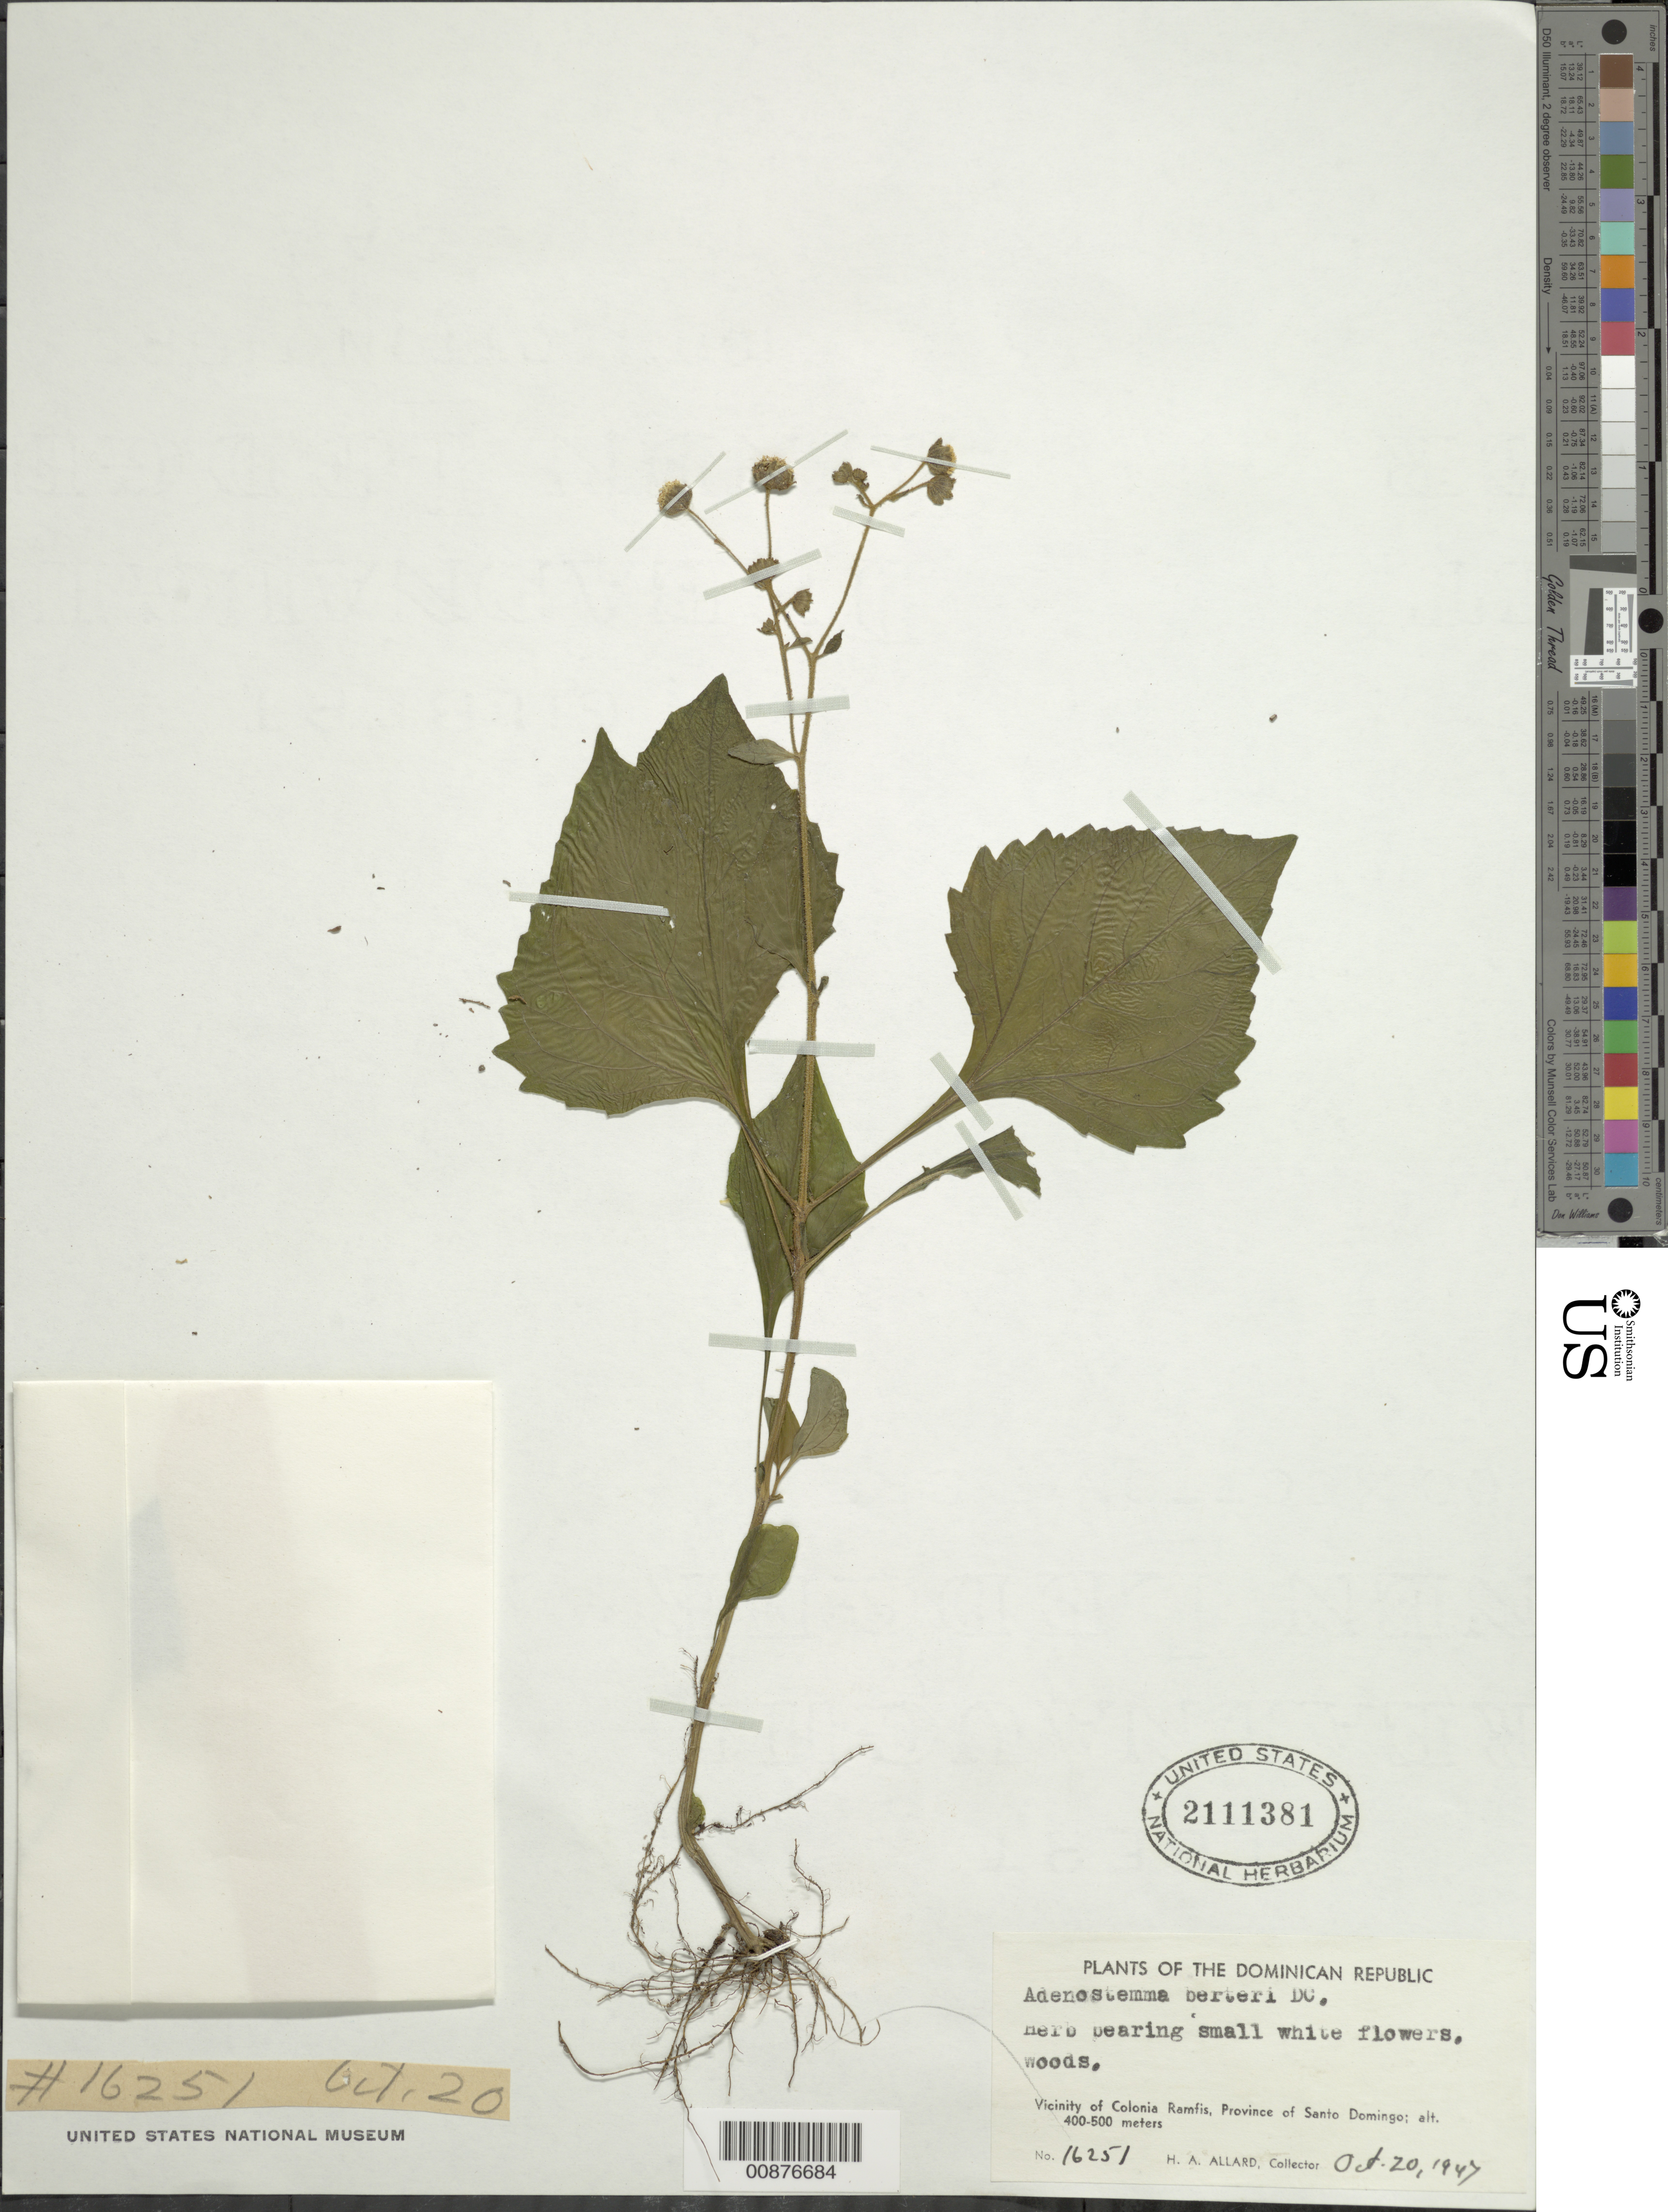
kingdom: Plantae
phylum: Tracheophyta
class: Magnoliopsida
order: Asterales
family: Asteraceae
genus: Adenostemma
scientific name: Adenostemma berteroi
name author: DC.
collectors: H. A. Allard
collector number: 16251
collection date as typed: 20 Oct 1947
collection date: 1947-10-20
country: Dominican Republic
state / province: San Cristóbal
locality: Vicinity of Colonia Ramfis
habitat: Woods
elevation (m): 400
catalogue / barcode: US 2111381